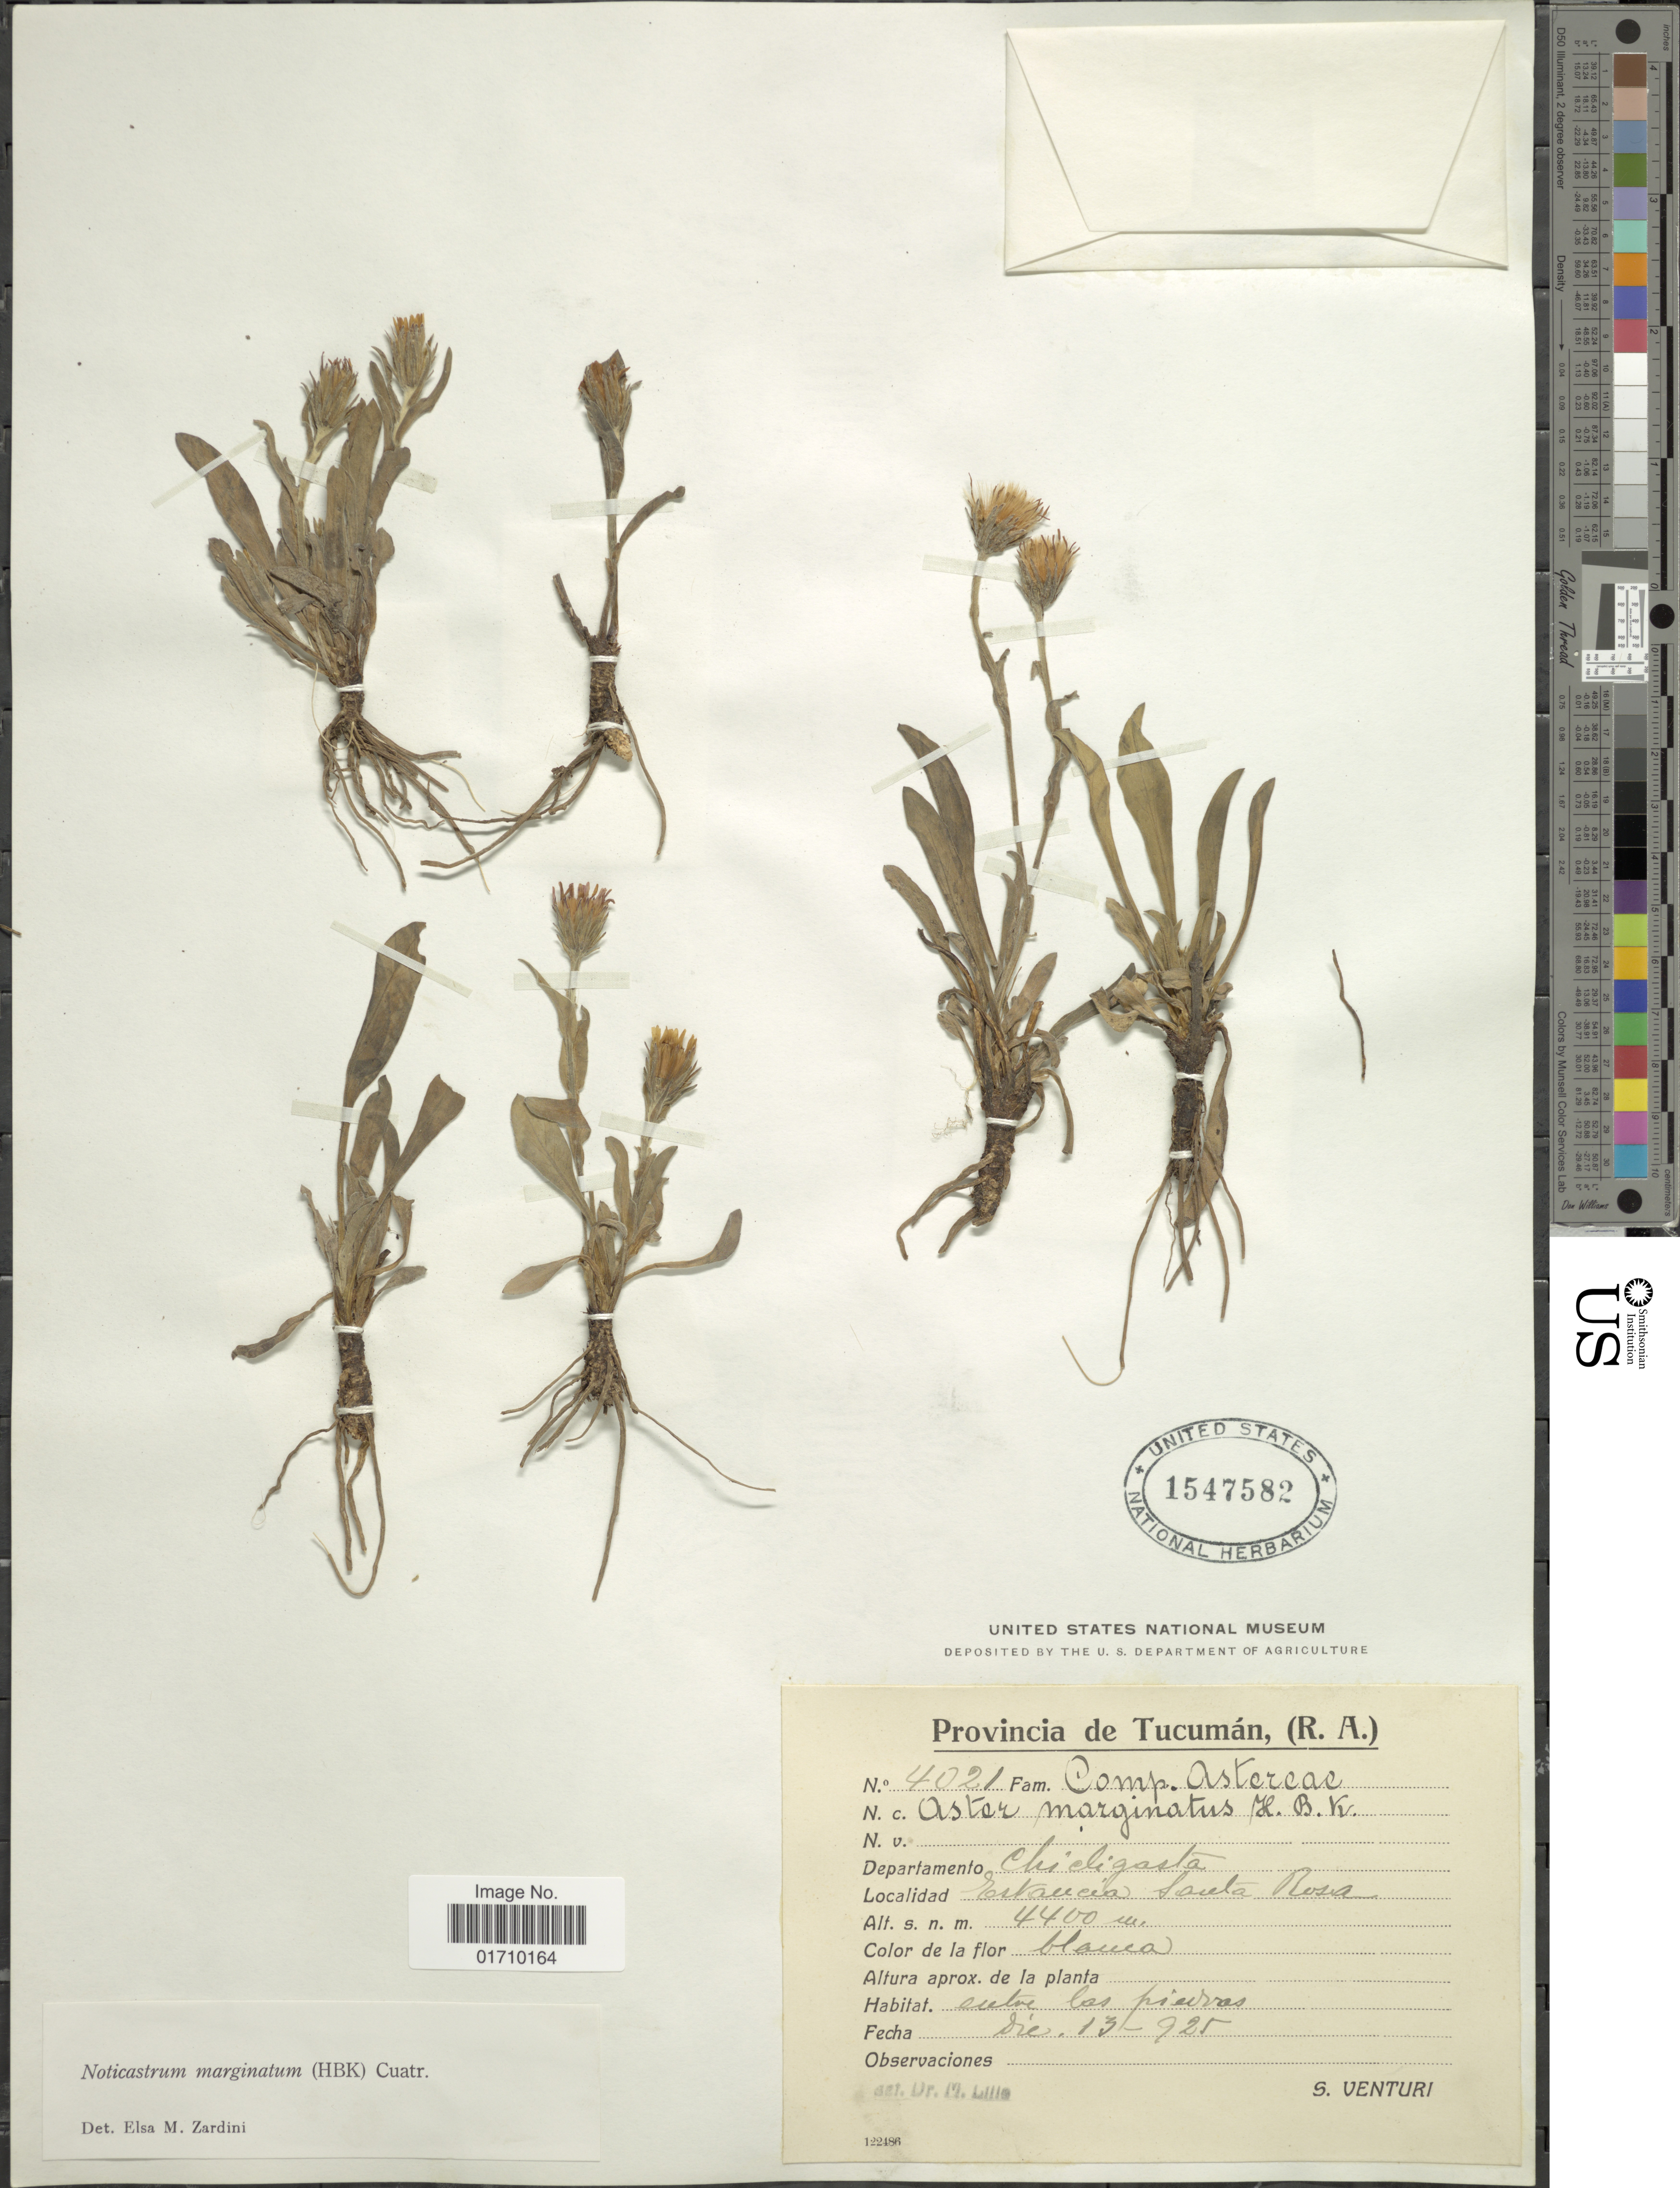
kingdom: Plantae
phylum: Tracheophyta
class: Magnoliopsida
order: Asterales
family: Asteraceae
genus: Noticastrum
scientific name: Noticastrum marginatum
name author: (Kunth) Cuatrec.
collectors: S. Venturi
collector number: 4021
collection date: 1925-12-13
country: Argentina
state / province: Tucuman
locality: (R.A.) Departamento Chicligasta, Estancia Santa Rosa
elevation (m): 4400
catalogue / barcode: US 1547582